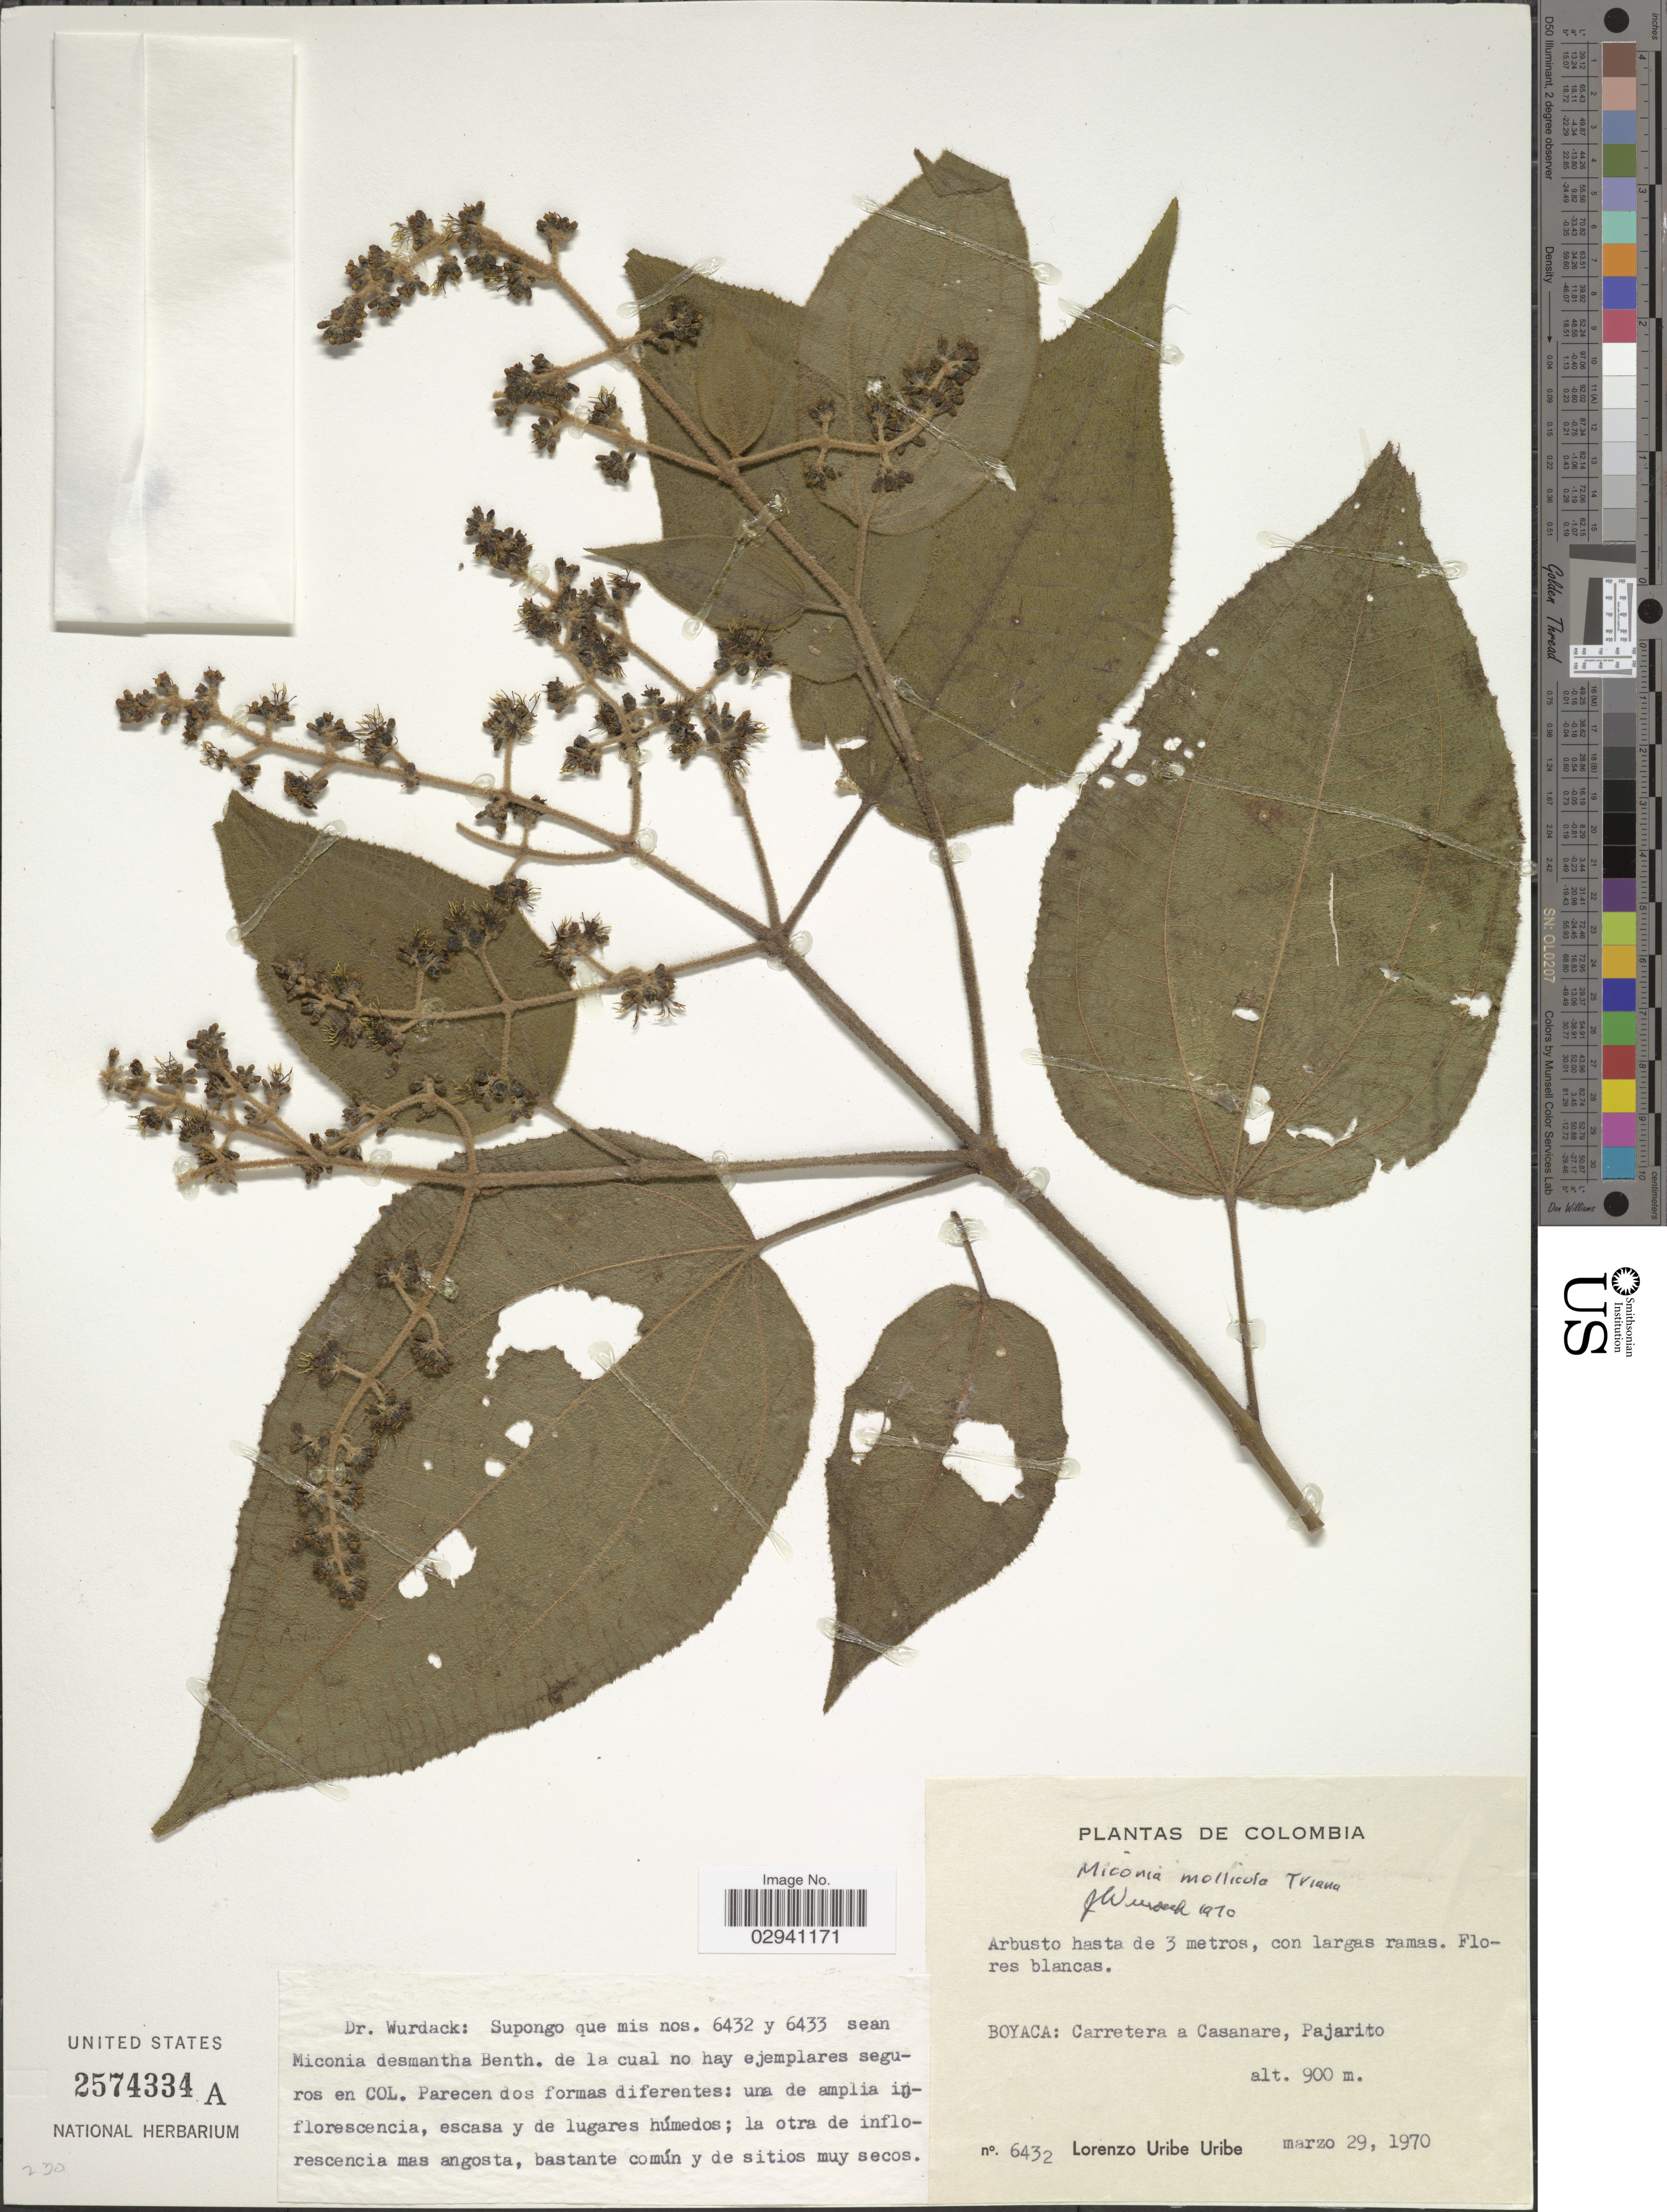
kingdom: Plantae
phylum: Tracheophyta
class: Magnoliopsida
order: Myrtales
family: Melastomataceae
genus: Miconia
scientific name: Miconia mollicula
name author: Triana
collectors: L. Uribe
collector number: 6432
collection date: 1970-03-29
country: Colombia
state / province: Boyacá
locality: Boyaca: Carretera a Casanare, Pajarito.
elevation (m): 900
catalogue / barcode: US 2574334A